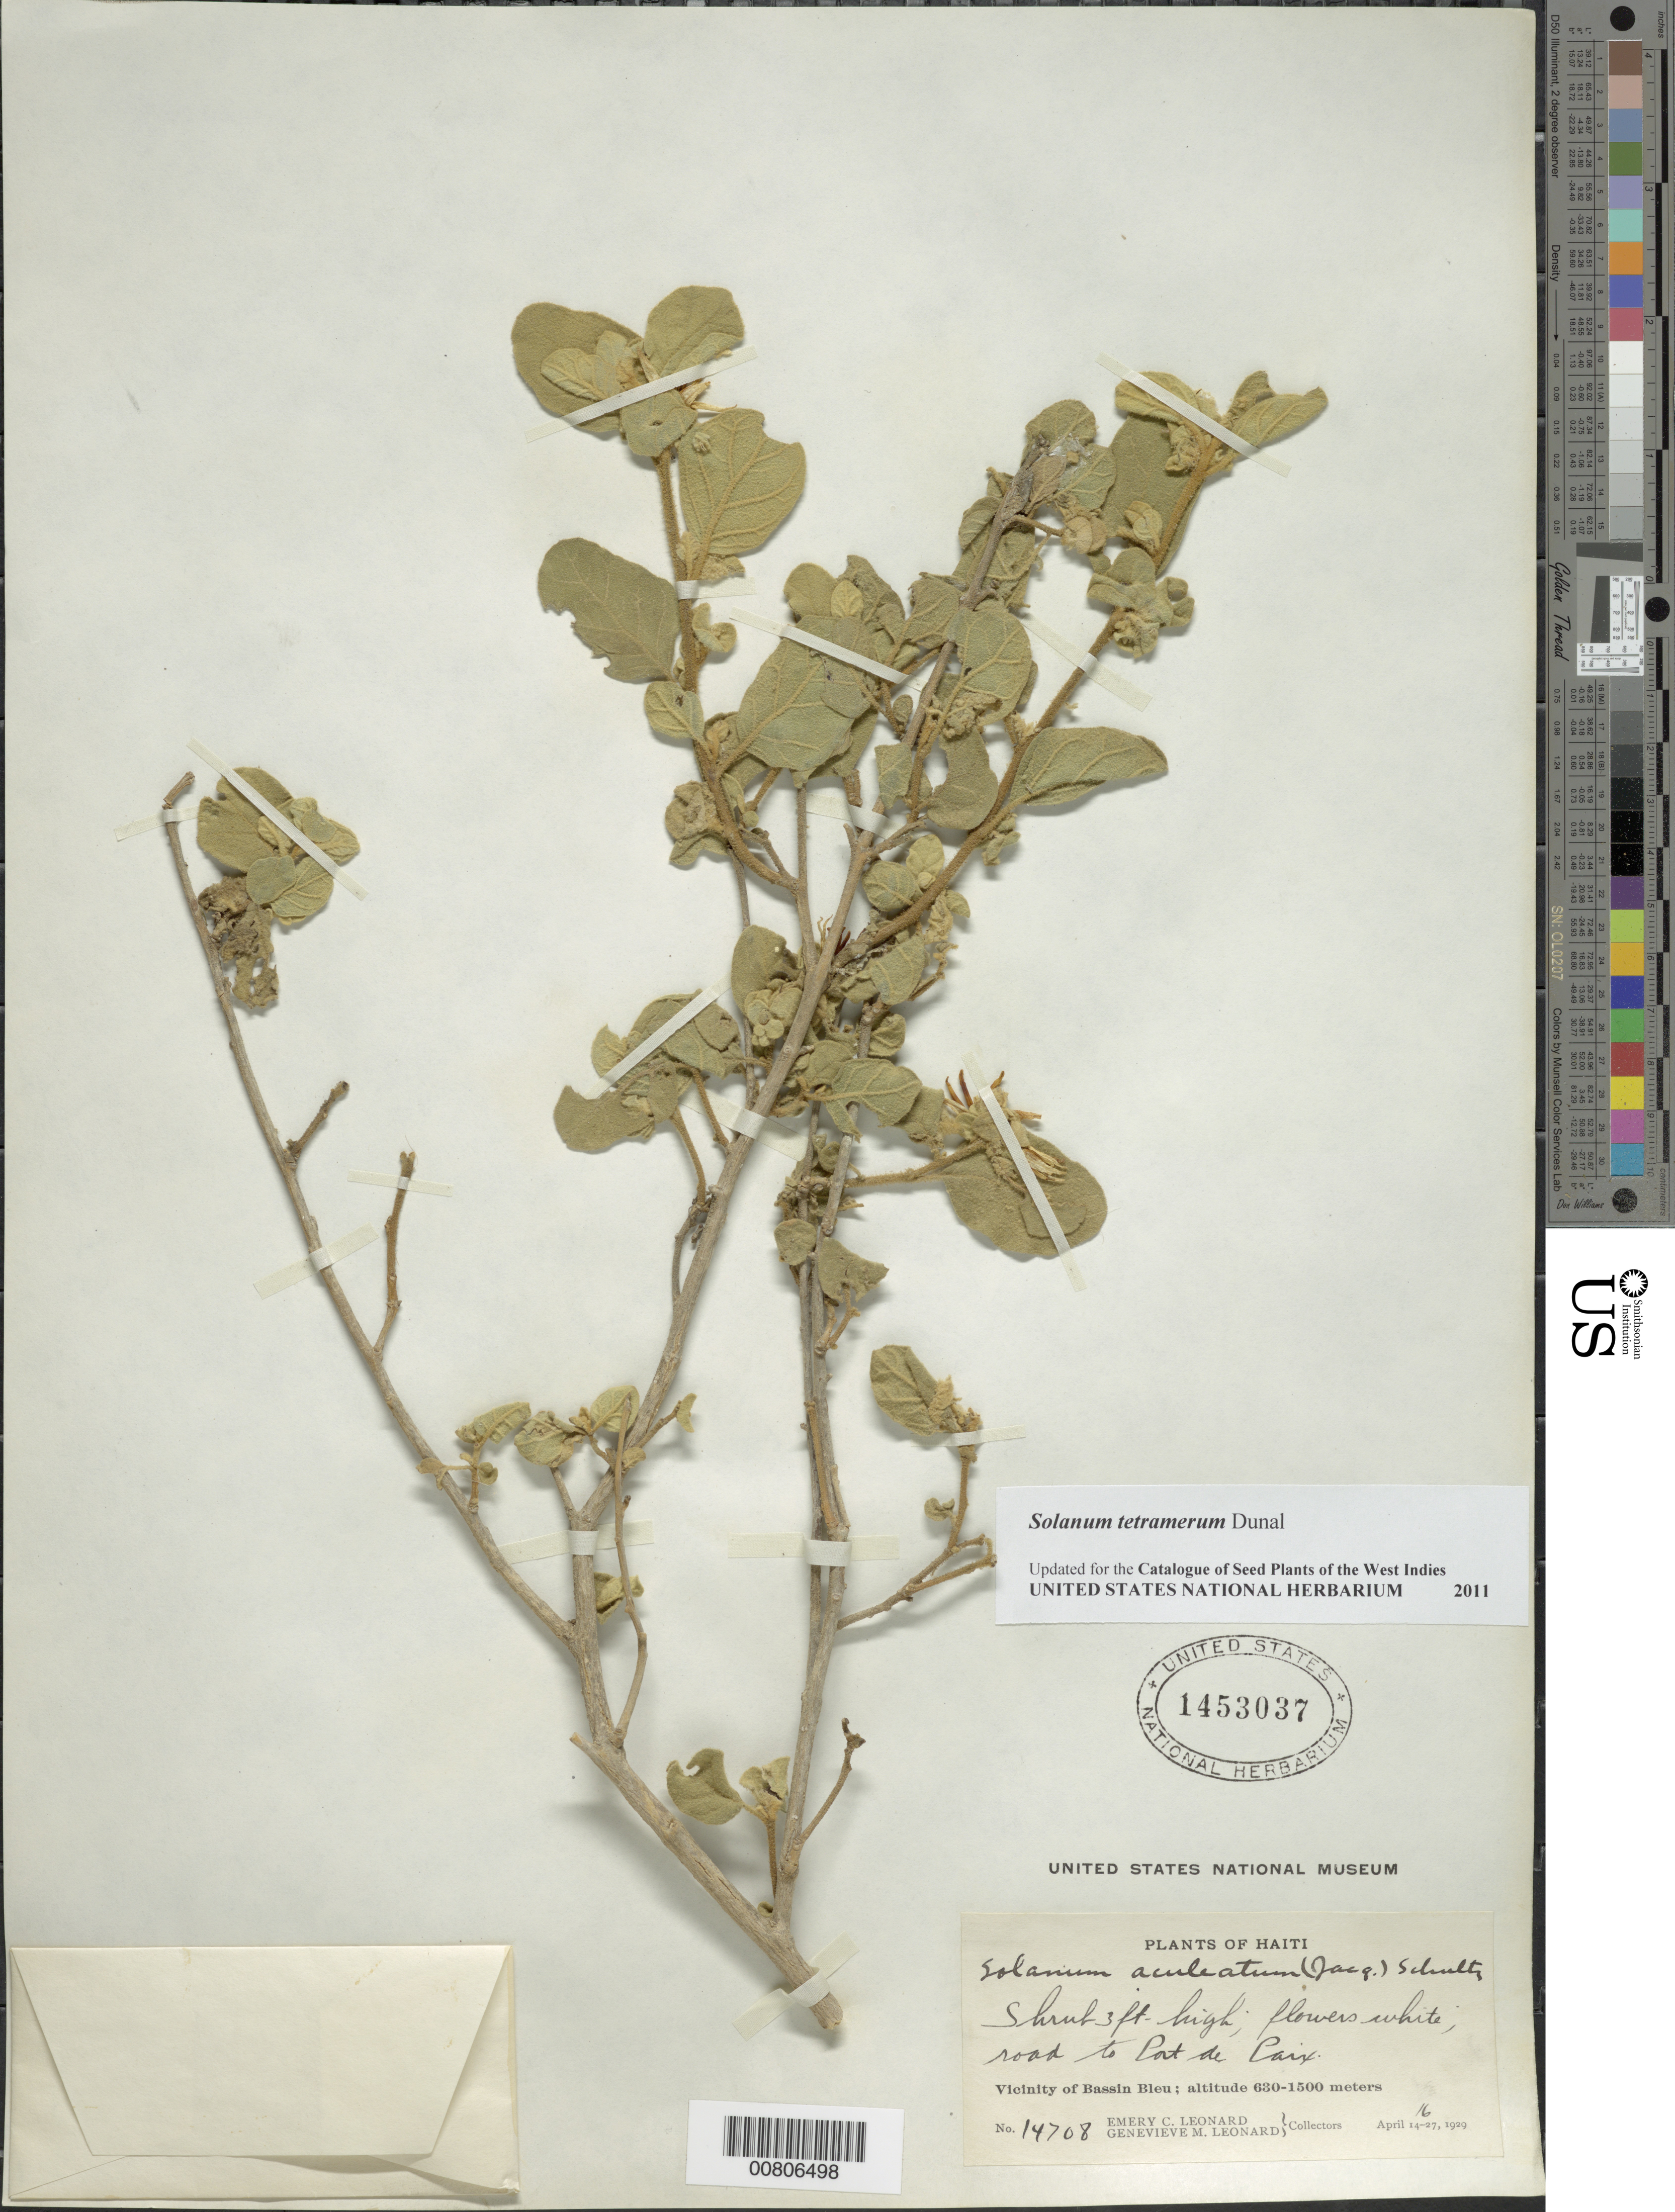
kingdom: Plantae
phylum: Tracheophyta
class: Magnoliopsida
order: Solanales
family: Solanaceae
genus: Solanum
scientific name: Solanum aquartia var. aquartia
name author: Dunal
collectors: E. C. Leonard & G. M. Leonard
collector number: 14708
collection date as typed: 16 Apr 1929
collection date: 1929-04-16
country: Haiti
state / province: Nord-Ouest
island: Hispaniola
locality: Vicinity of Bassin Bleu, road to Port de Paix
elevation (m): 630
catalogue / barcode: US 1453037